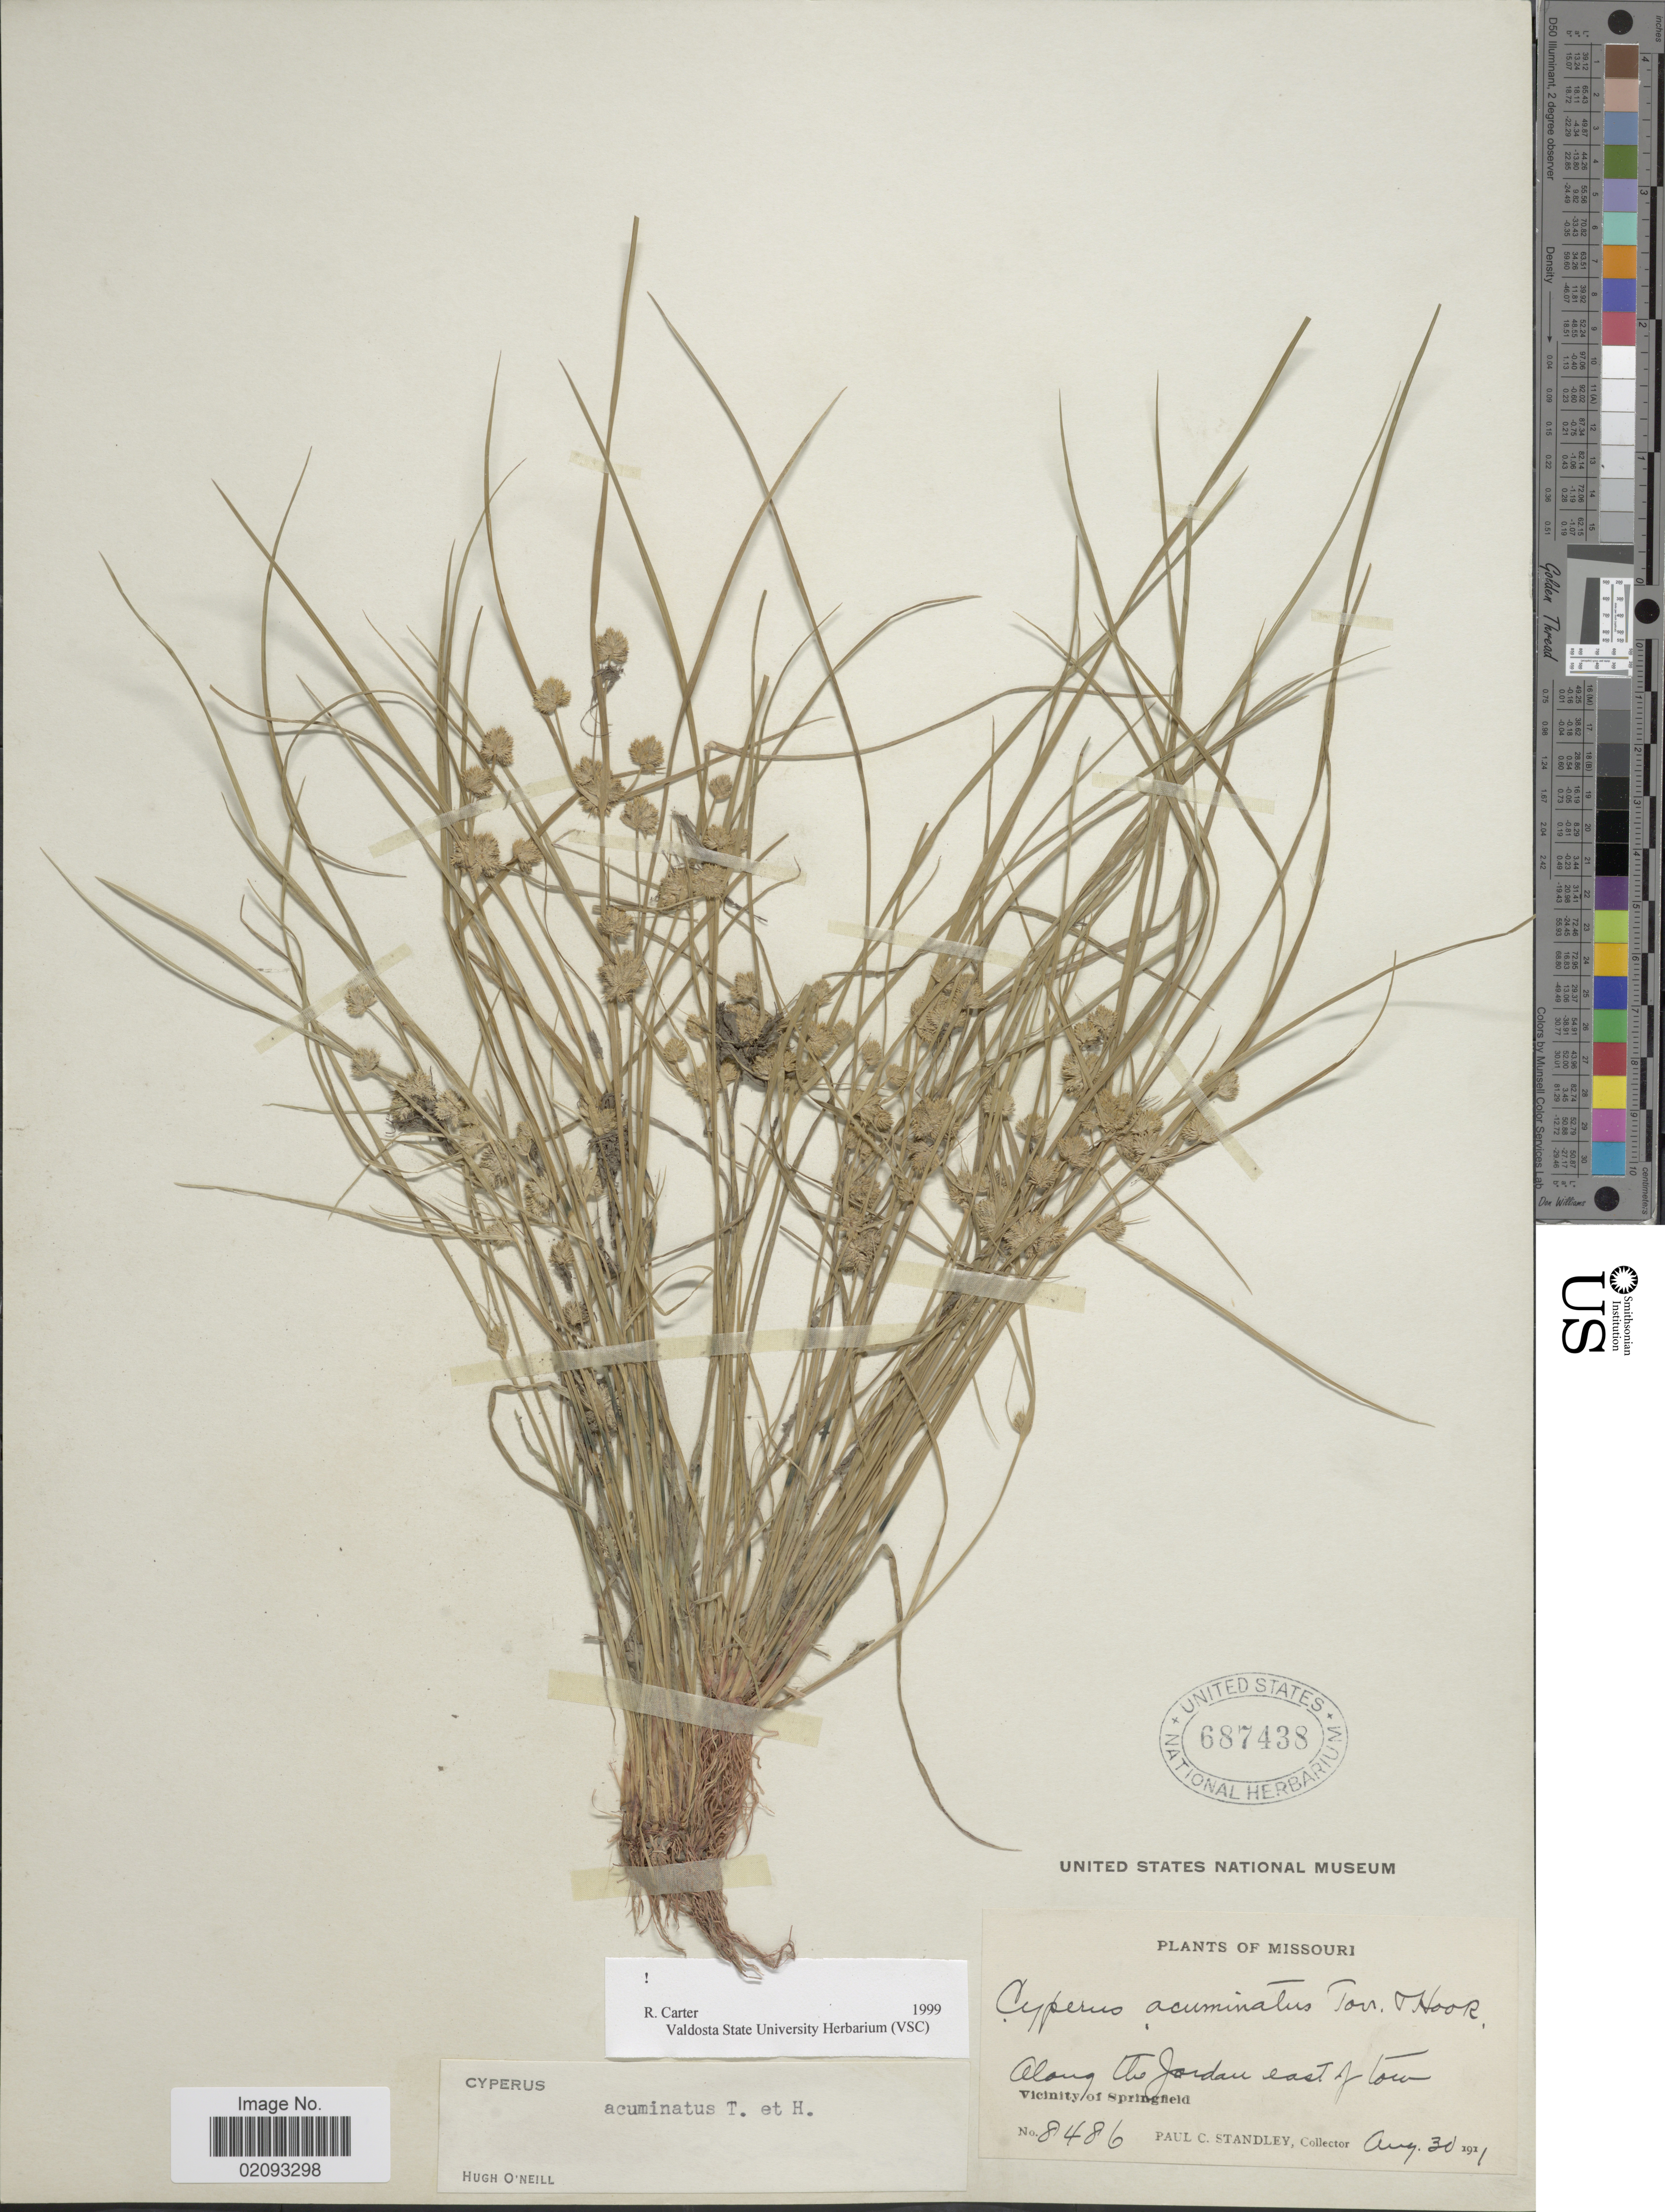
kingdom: Plantae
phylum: Tracheophyta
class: Liliopsida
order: Poales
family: Cyperaceae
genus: Cyperus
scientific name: Cyperus acuminatus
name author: Torr. & Hook.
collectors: P. C. Standley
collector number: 8486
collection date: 1911-08-30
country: United States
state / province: Missouri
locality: Along the Jordan east of Tow. Vicinity of Springfield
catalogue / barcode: US 687438